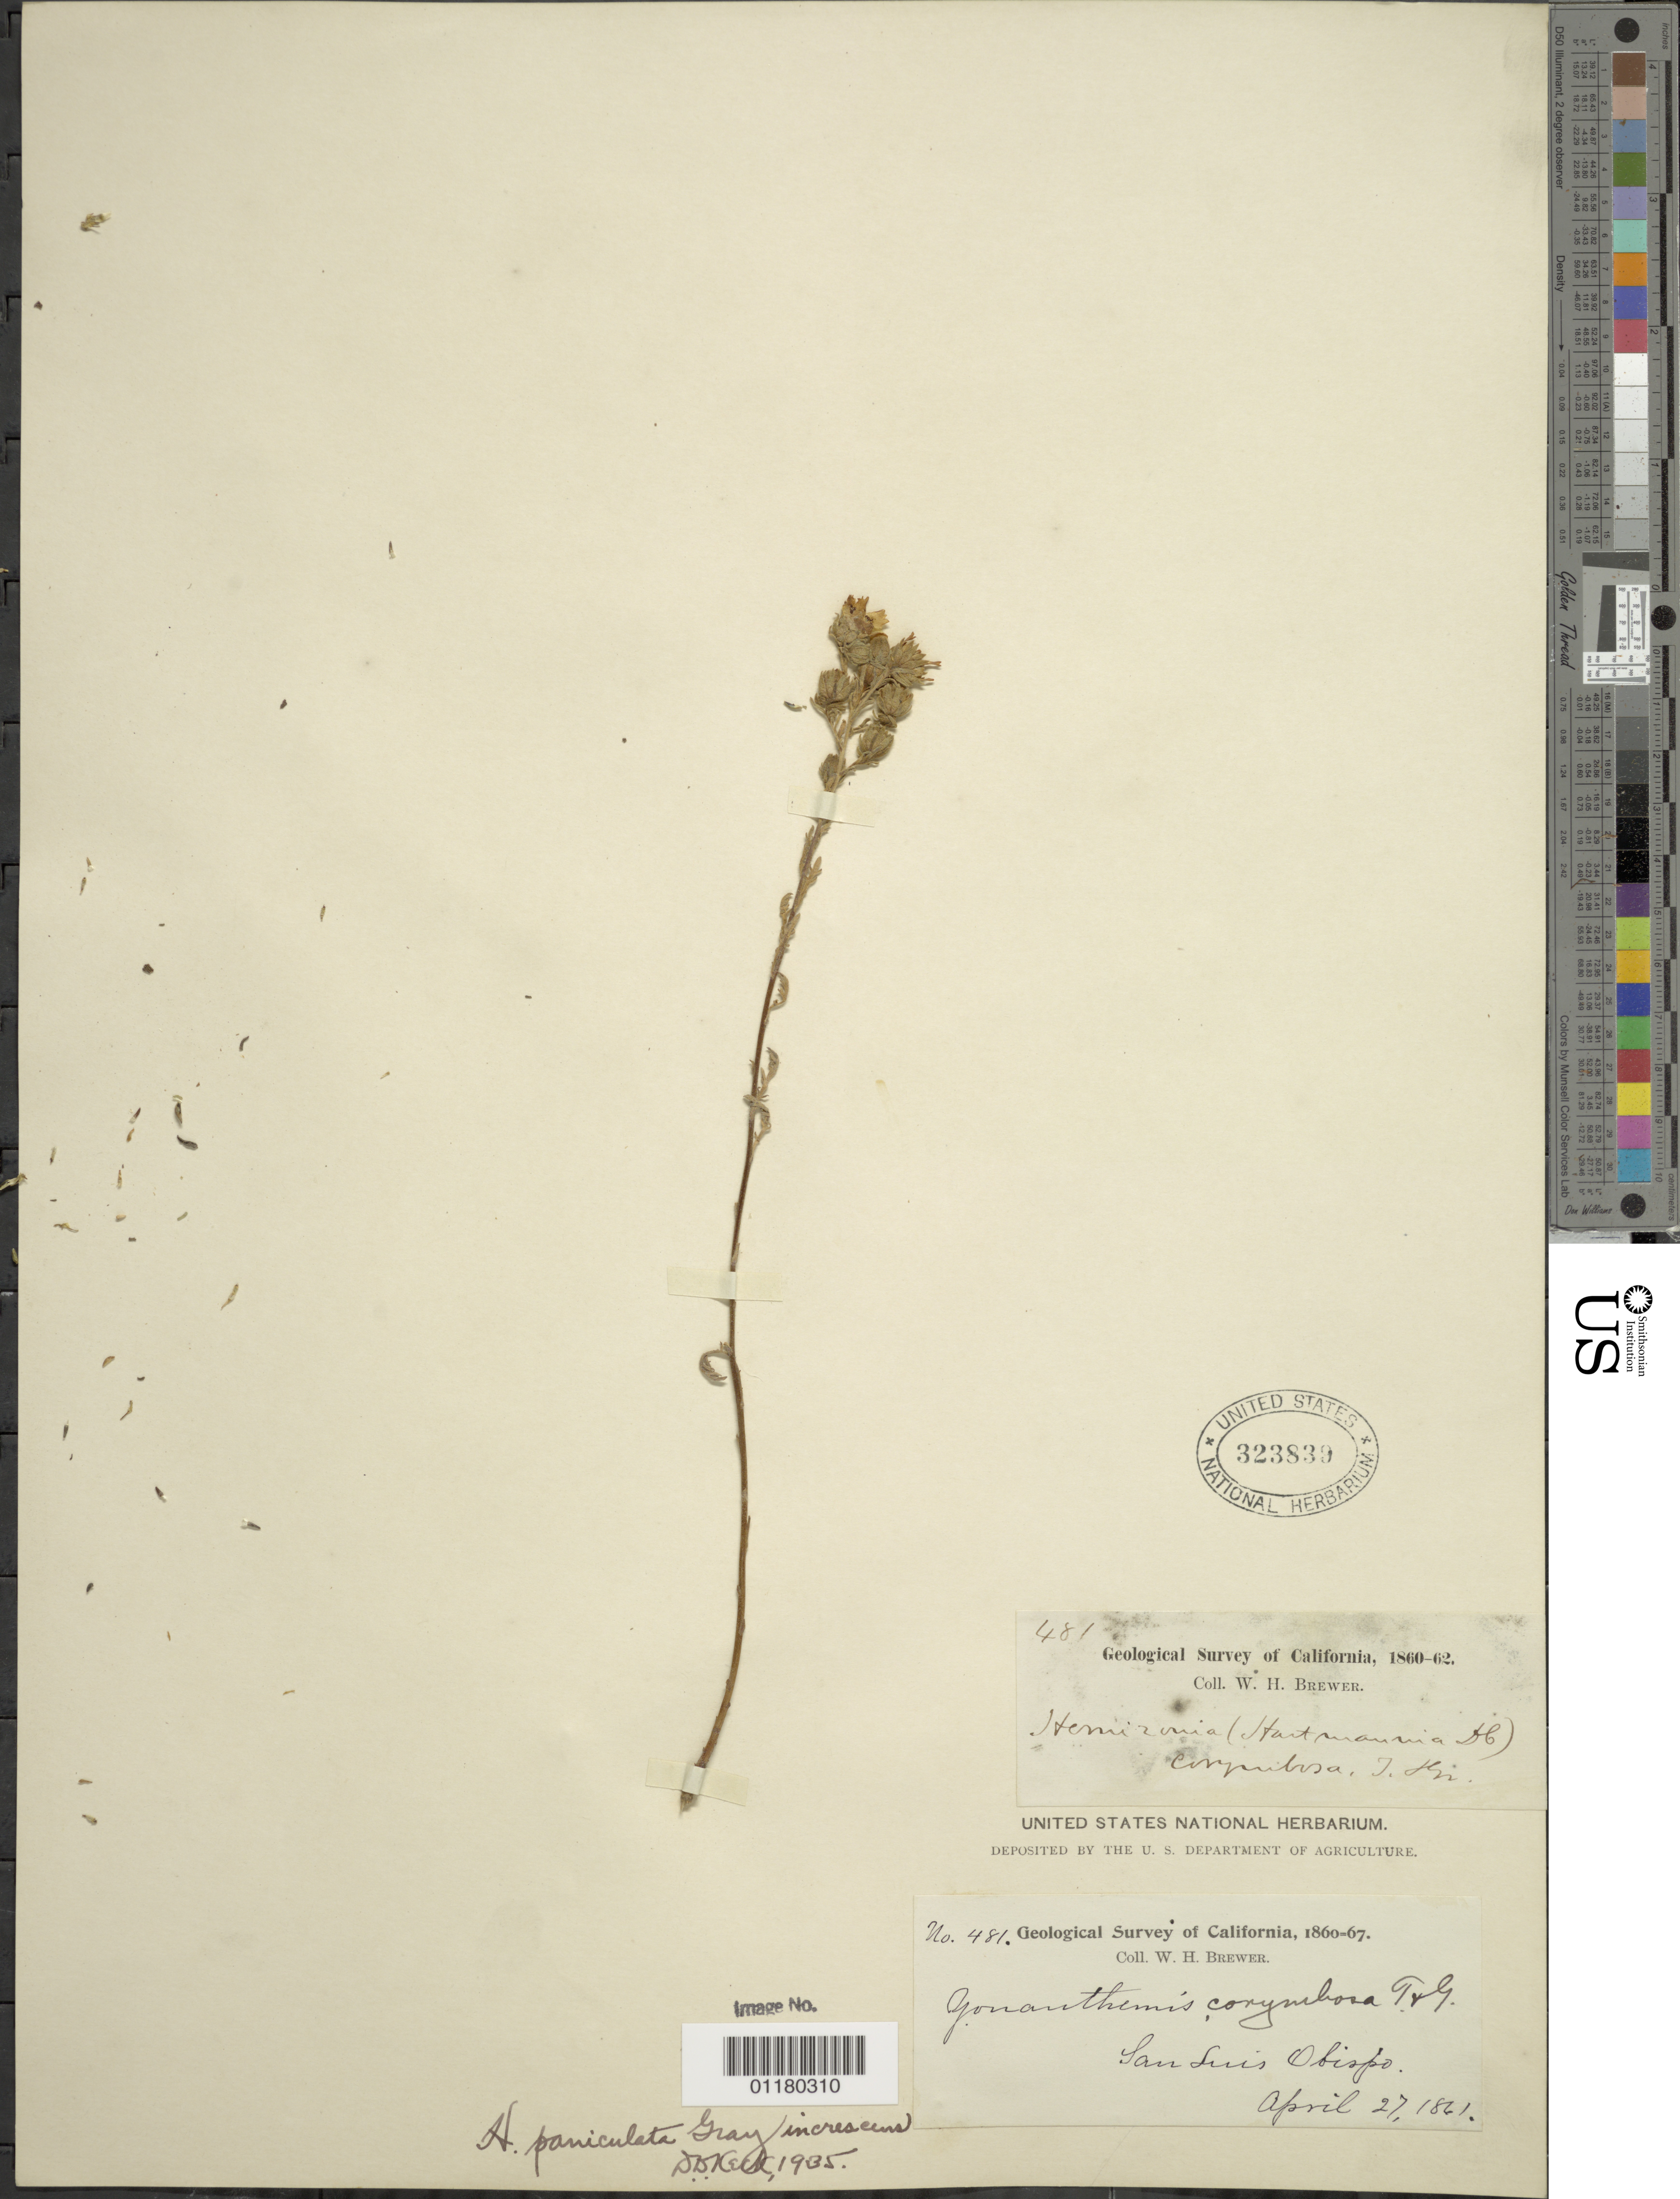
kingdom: Plantae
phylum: Tracheophyta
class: Magnoliopsida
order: Asterales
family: Asteraceae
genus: Deinandra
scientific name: Deinandra paniculata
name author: (A. Gray) Davidson & Moxley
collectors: W. H. Brewer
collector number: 481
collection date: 1861-04-27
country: United States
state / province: California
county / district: San Luis Obispo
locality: San Luis Obispo.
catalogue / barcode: US 323839